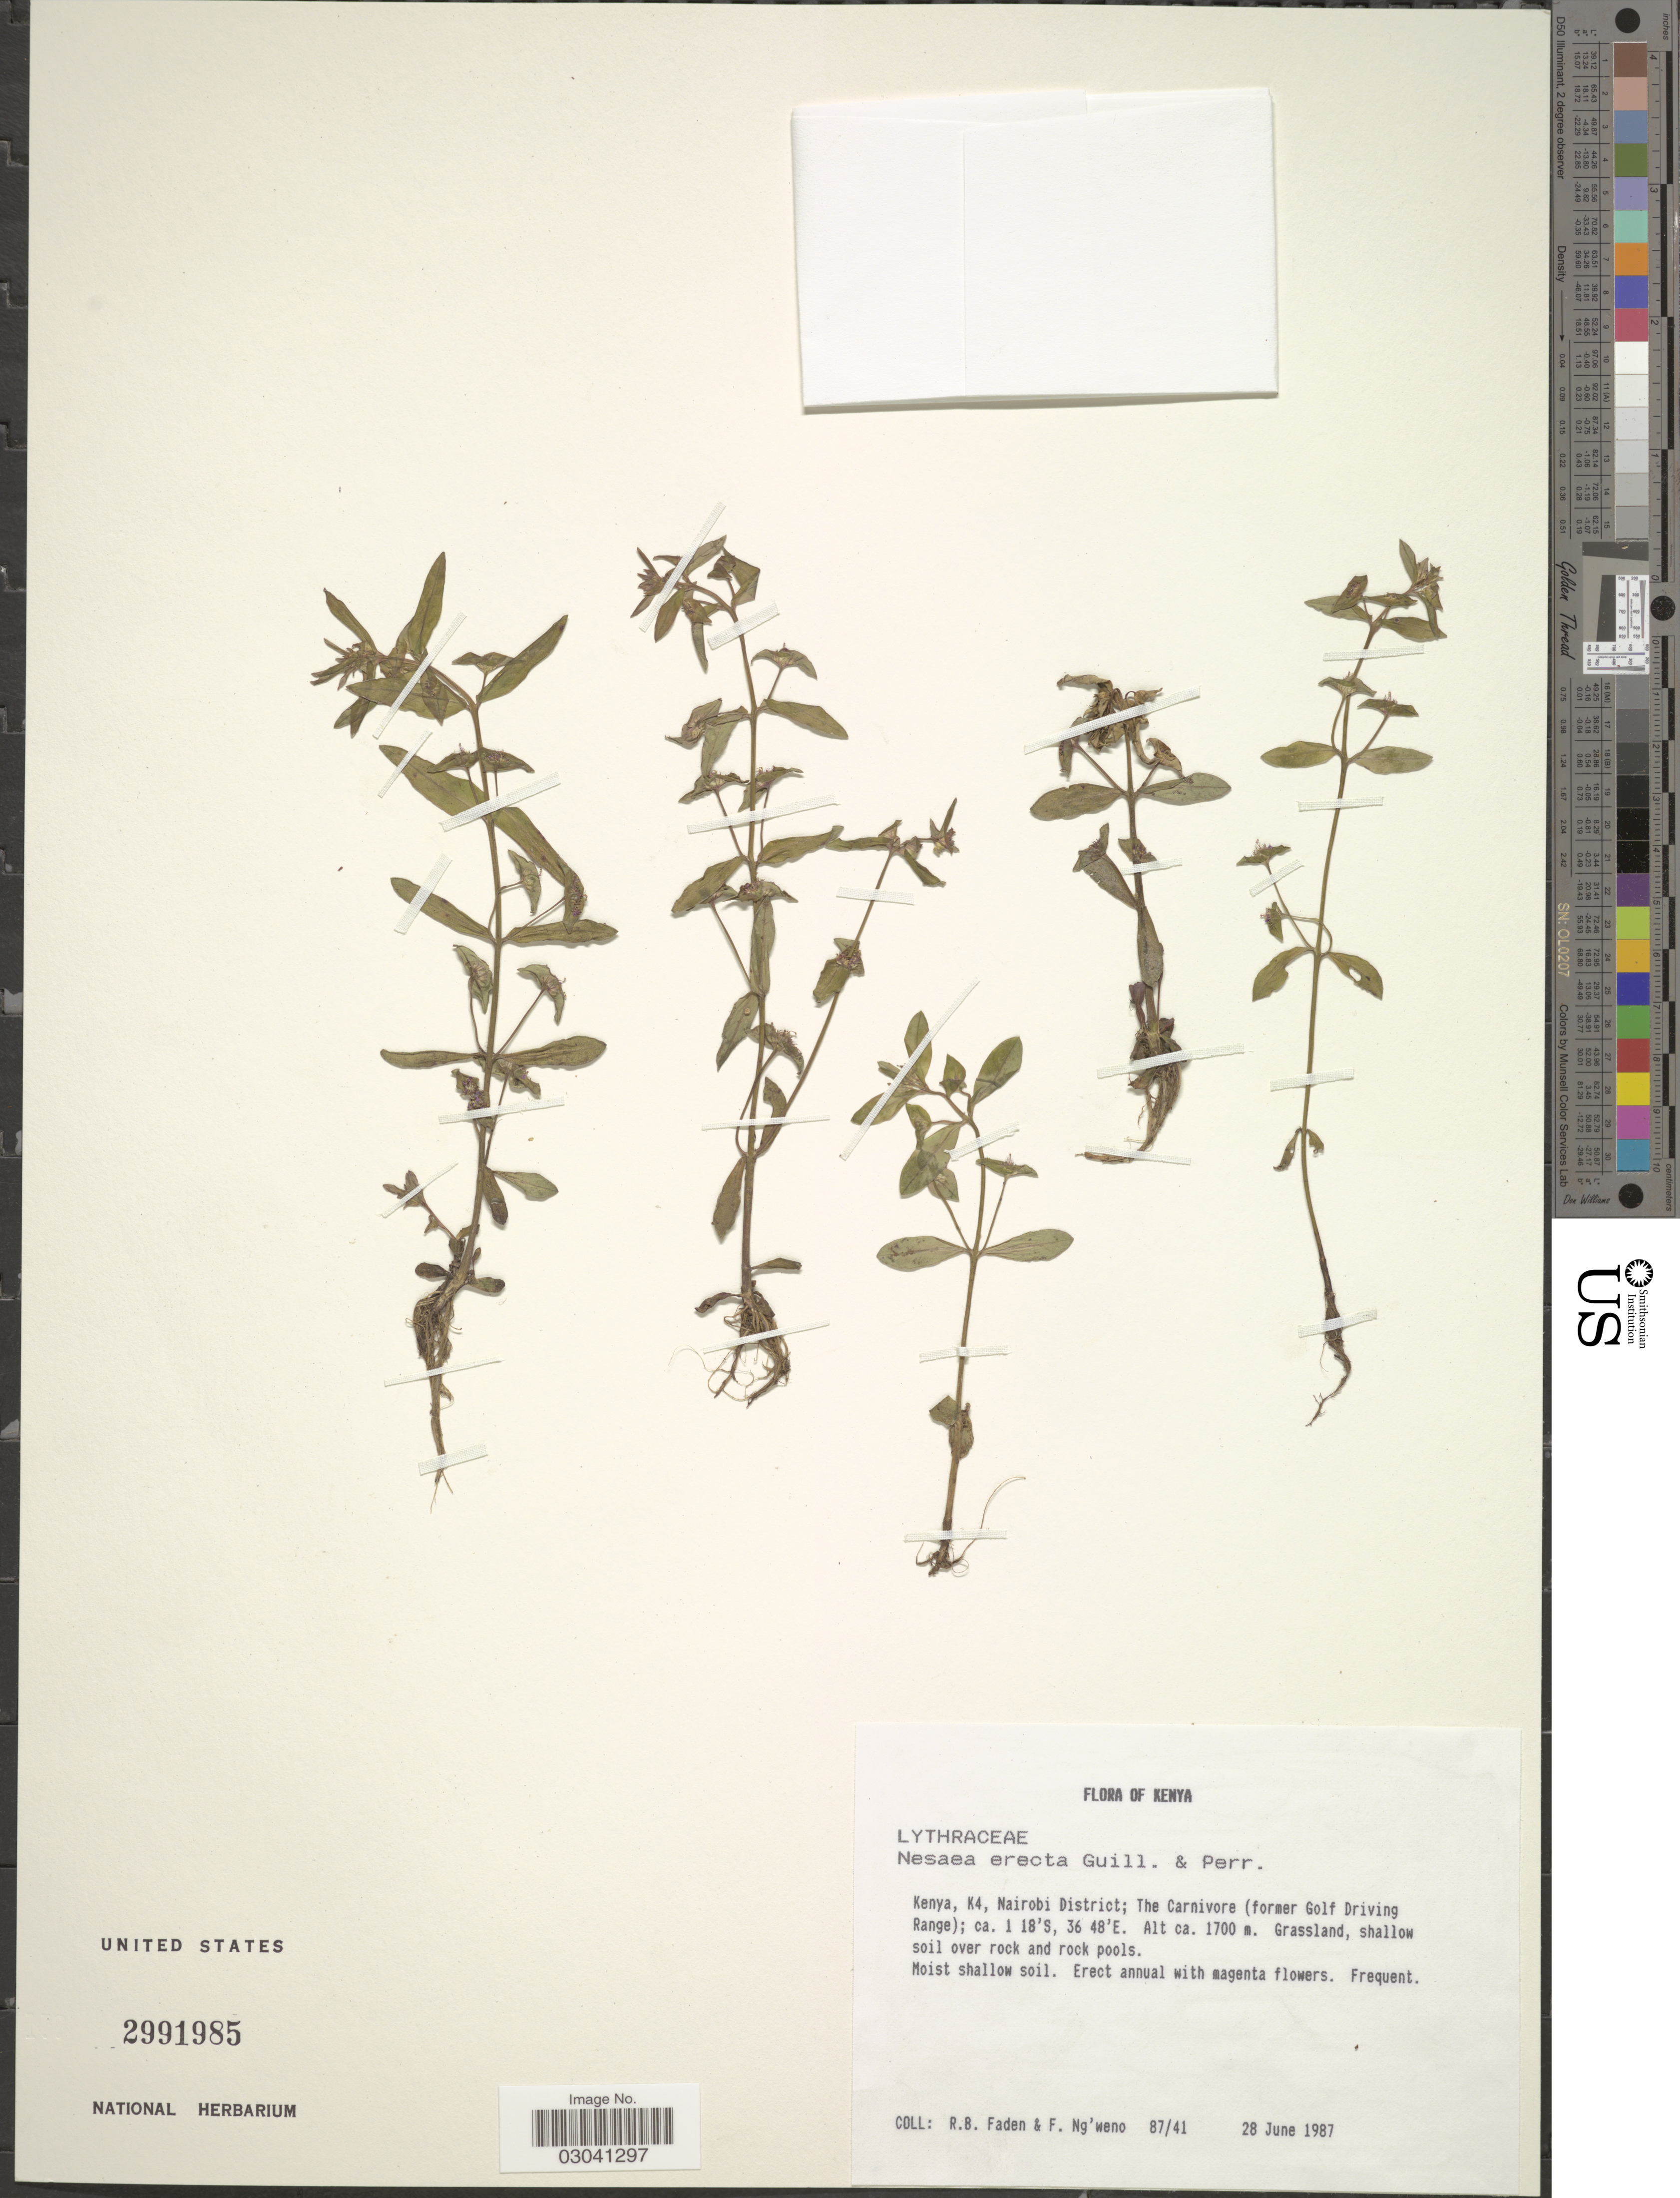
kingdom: Plantae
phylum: Tracheophyta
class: Magnoliopsida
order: Myrtales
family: Lythraceae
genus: Ammannia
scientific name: Ammannia erecta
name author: (Guill. & Perr.) S.A. Graham & Gandhi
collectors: R. B. Faden & F. Ng'weno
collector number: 87/41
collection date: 1987-06-28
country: Kenya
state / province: Nairobi Area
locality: Kenya, K4, Nairobi District; The Carnivore (former Golf Driving Range).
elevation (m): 1700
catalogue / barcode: US 2991985